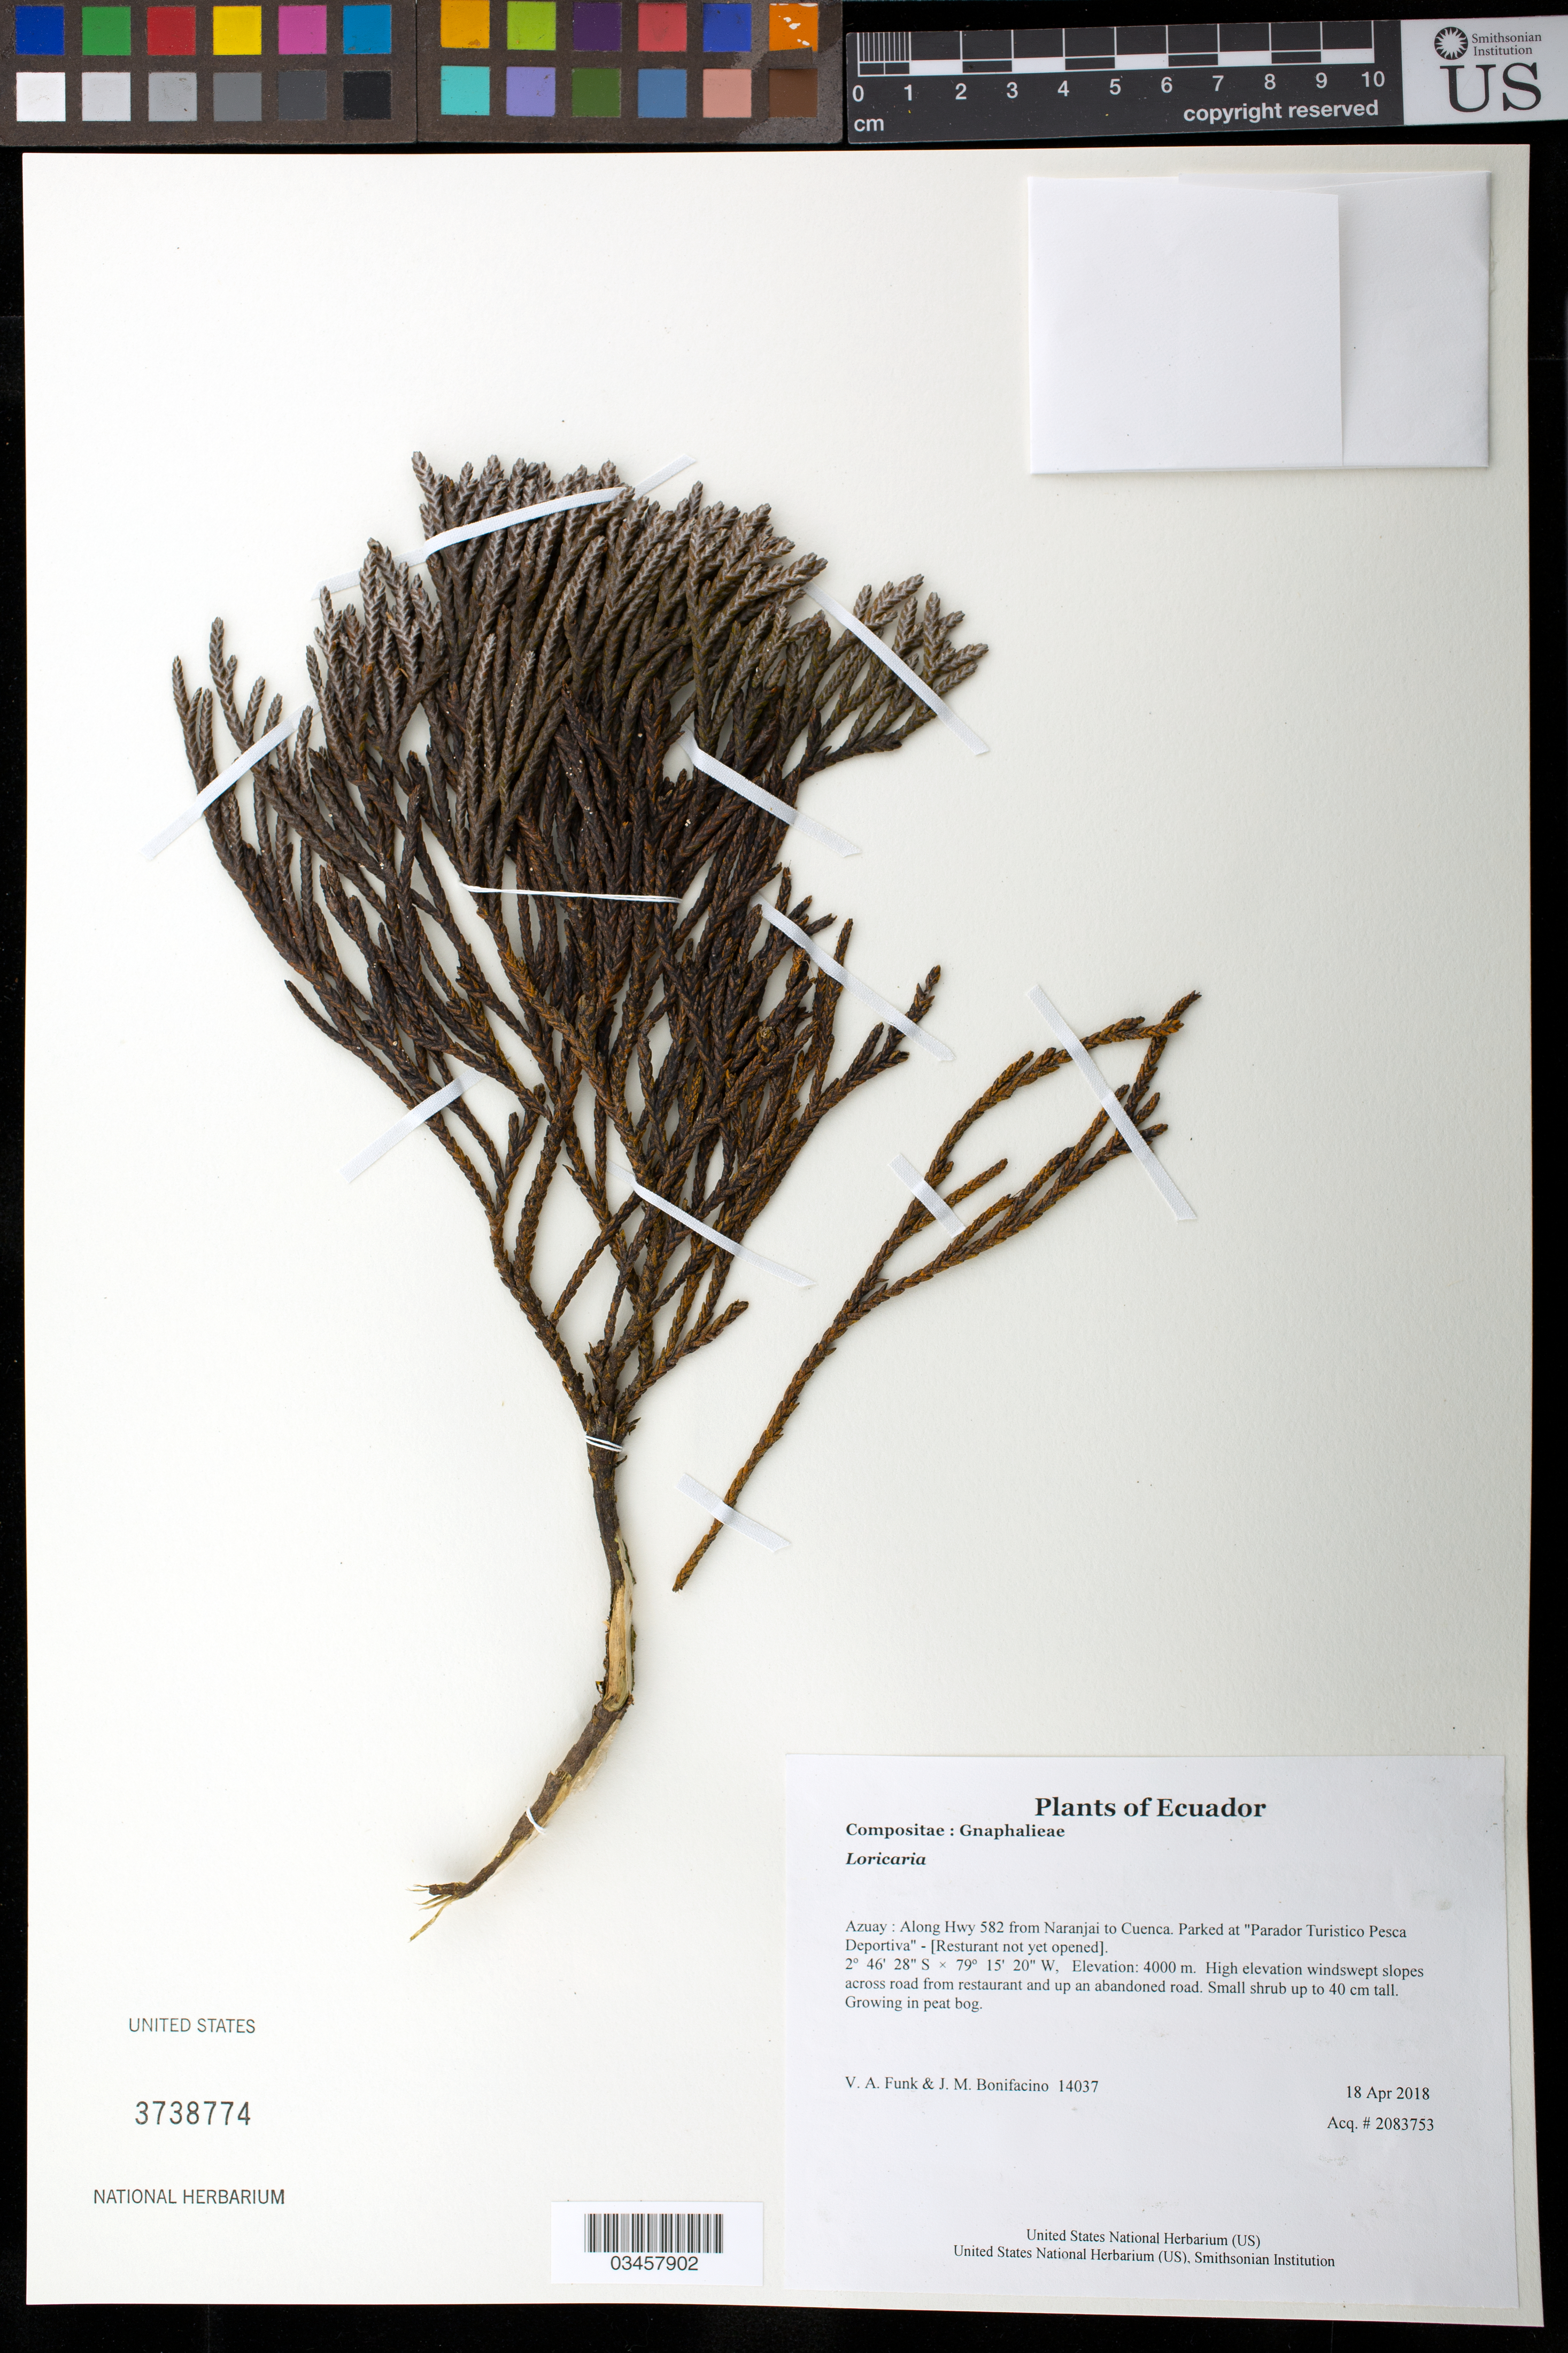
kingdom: Plantae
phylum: Tracheophyta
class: Magnoliopsida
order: Asterales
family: Asteraceae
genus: Loricaria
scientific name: Loricaria sp.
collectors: V. Funk & M. Bonifacino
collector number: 14037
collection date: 2018-04-18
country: Ecuador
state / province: Azuay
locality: Along Hwy 582 from Naranjai to Cuenca. Parked at "Parador Turistico Pesca Deportiva" - [Resturant not yet opened]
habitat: High elevation windswept slopes across road from restaurant and up an abandoned road.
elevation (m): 4000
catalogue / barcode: US 3738774